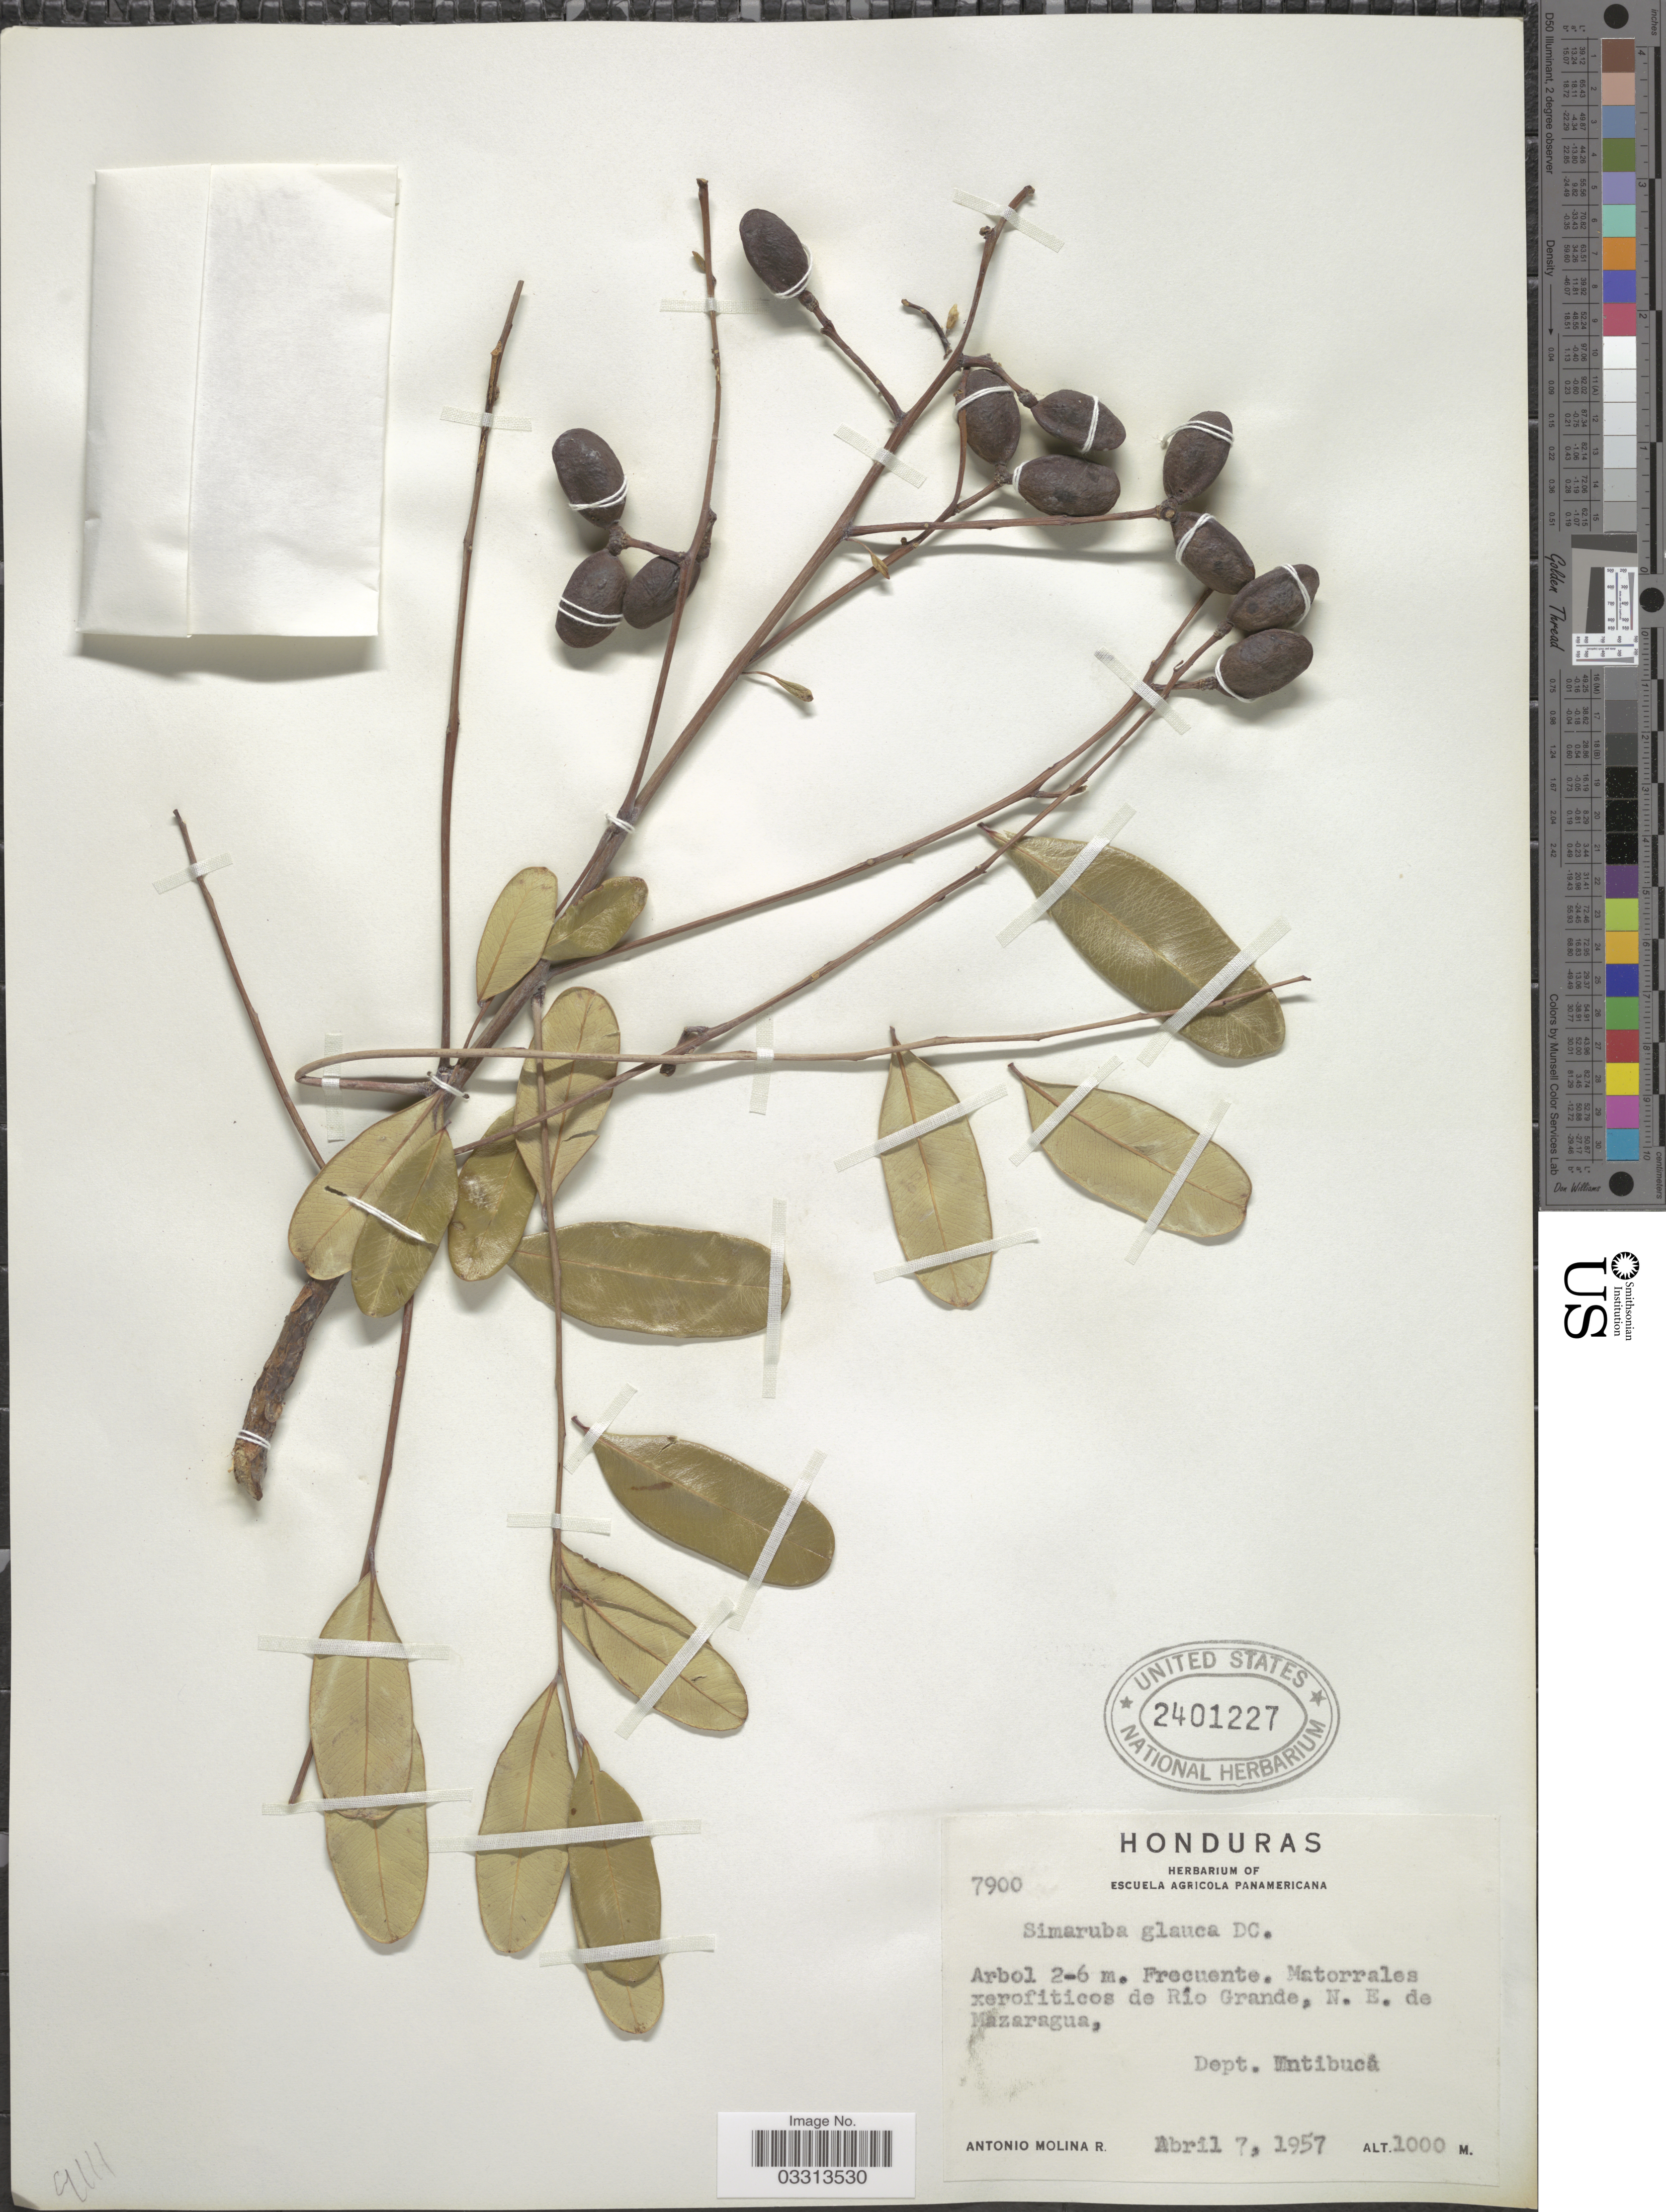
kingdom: Plantae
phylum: Tracheophyta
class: Magnoliopsida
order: Sapindales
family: Simaroubaceae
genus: Simarouba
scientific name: Simarouba glauca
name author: DC.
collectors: A. Molina R.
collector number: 7900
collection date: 1957-04-07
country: Honduras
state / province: Intibuca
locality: Matorrales xerofiticos de Rio Grande, N.E. de Mazaragua, Dept. Intibucá.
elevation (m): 1000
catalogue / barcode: US 2401227